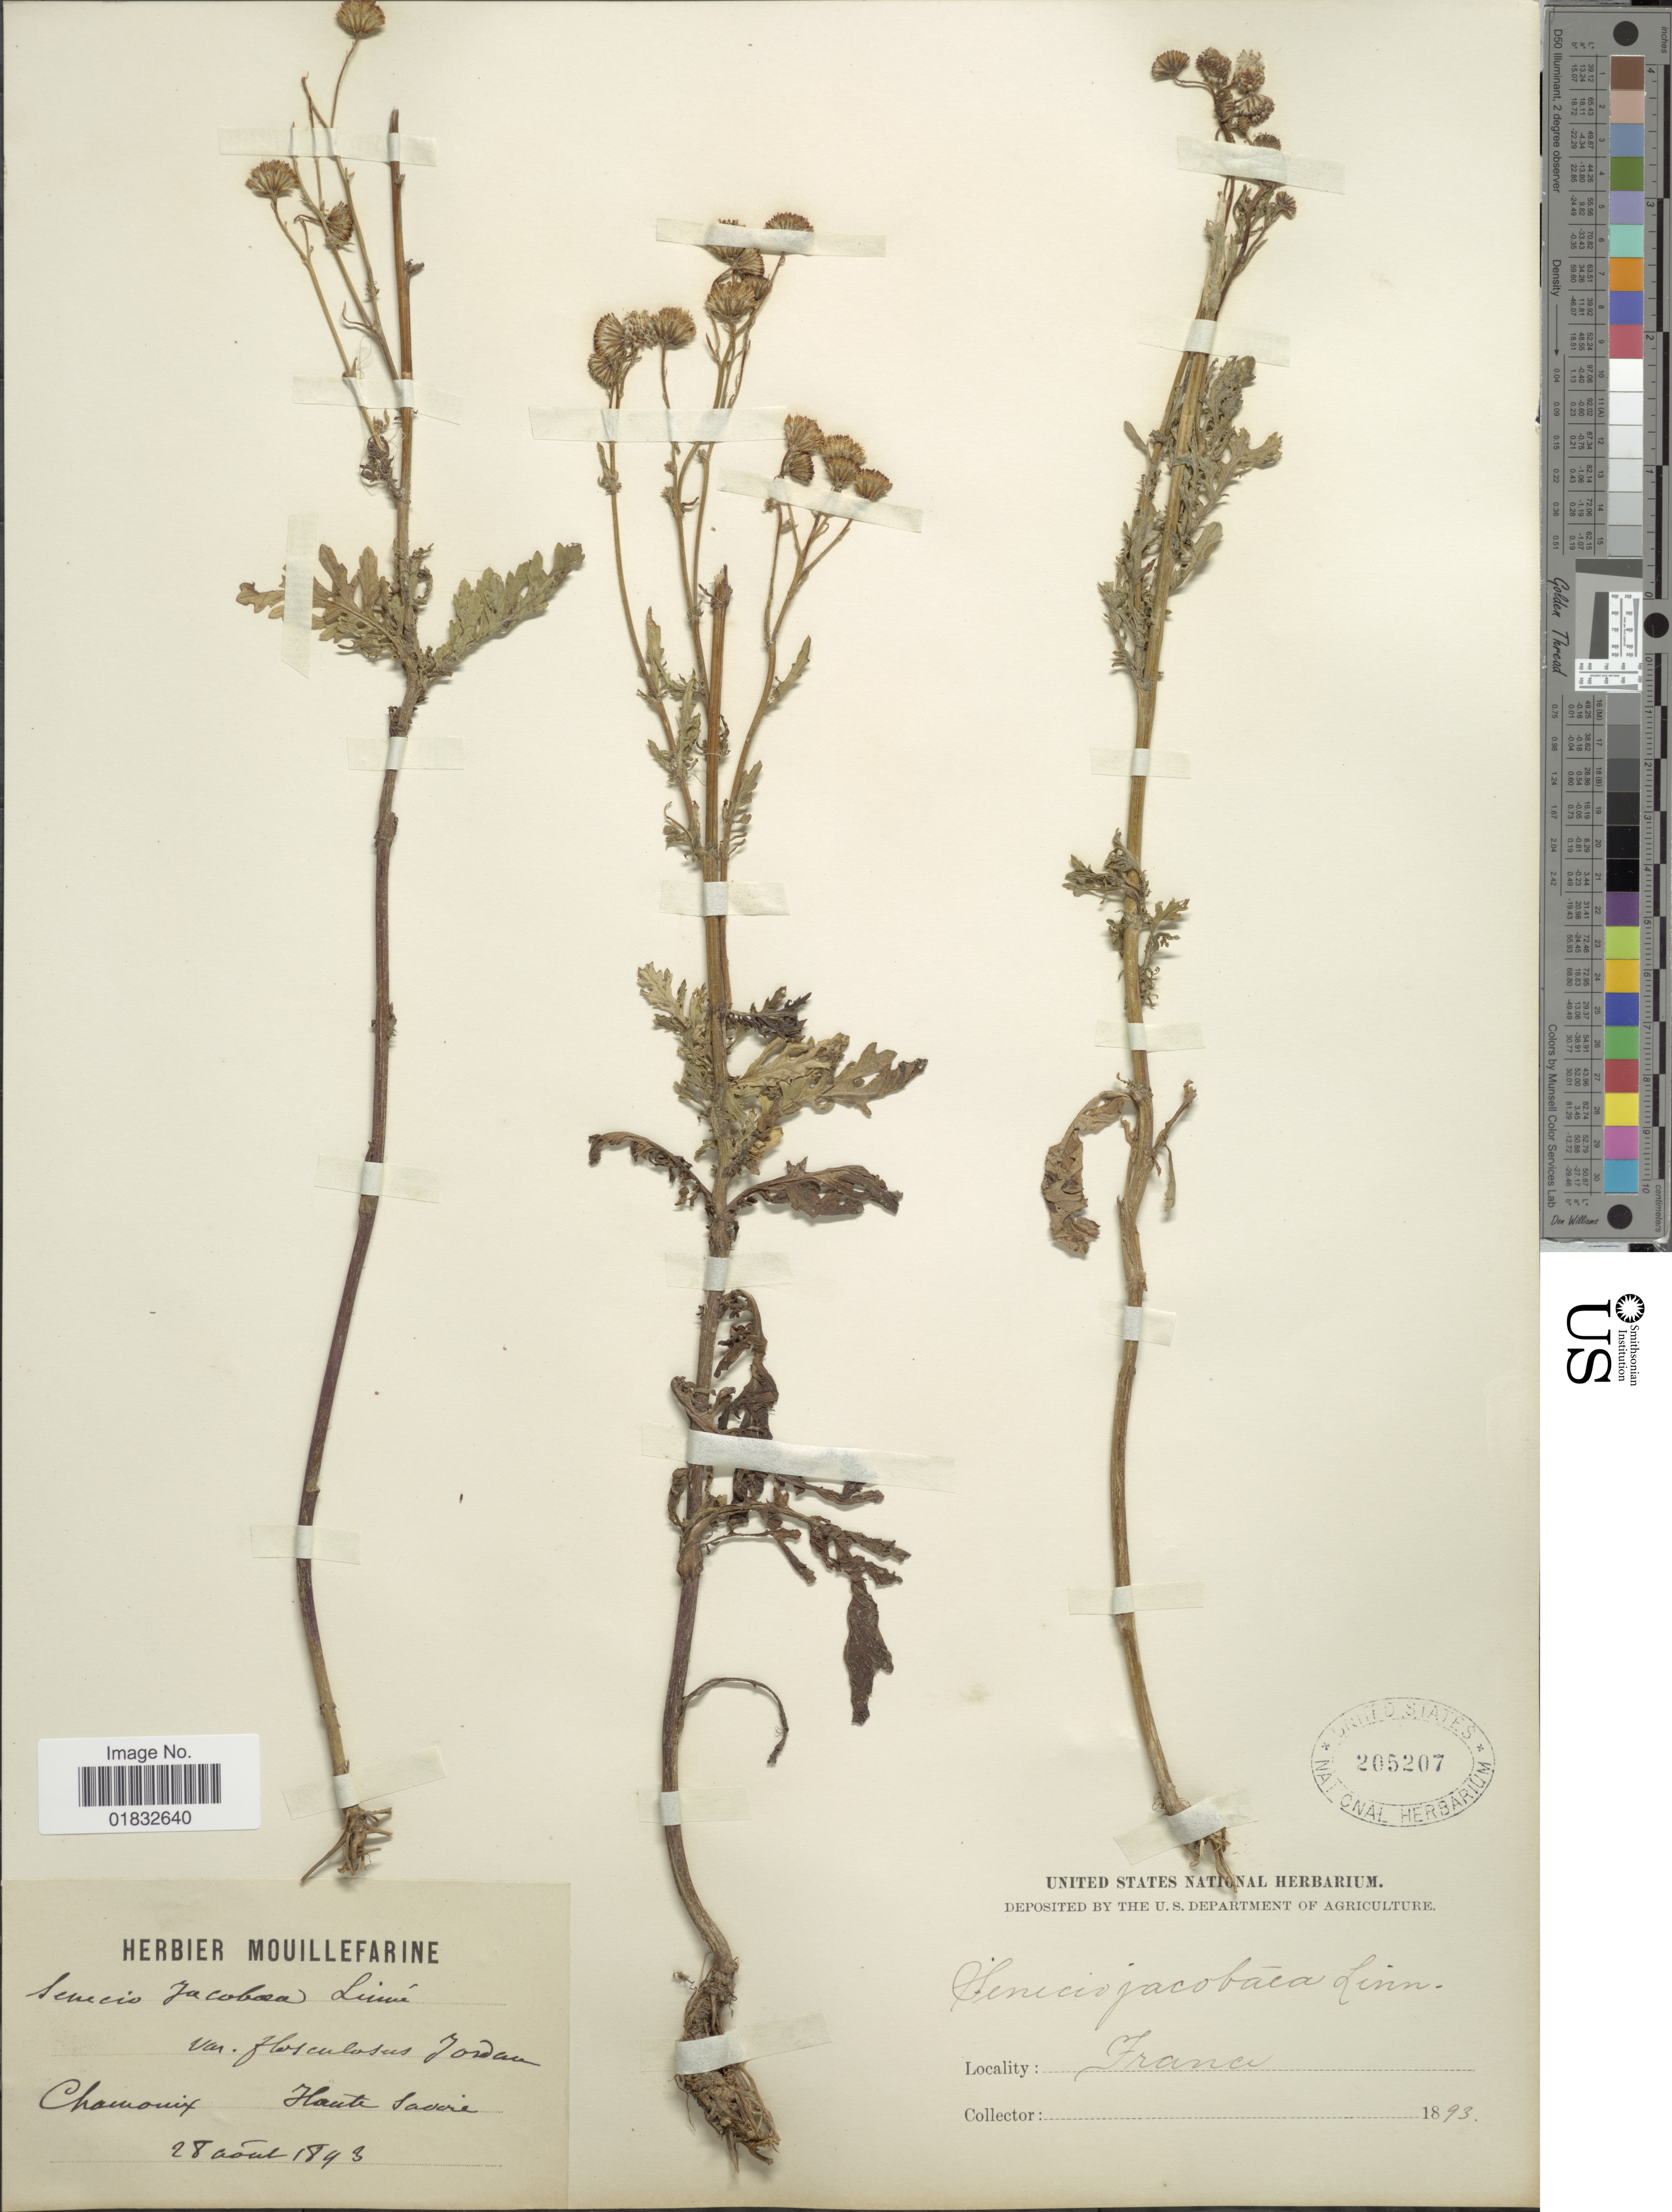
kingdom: Plantae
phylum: Tracheophyta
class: Magnoliopsida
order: Asterales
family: Asteraceae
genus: Jacobaea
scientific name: Jacobaea vulgaris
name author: Gaertn.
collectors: ex herb. Mouillefarine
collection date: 1893-08-28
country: France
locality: Chamouix, Haute Savoie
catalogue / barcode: US 205207